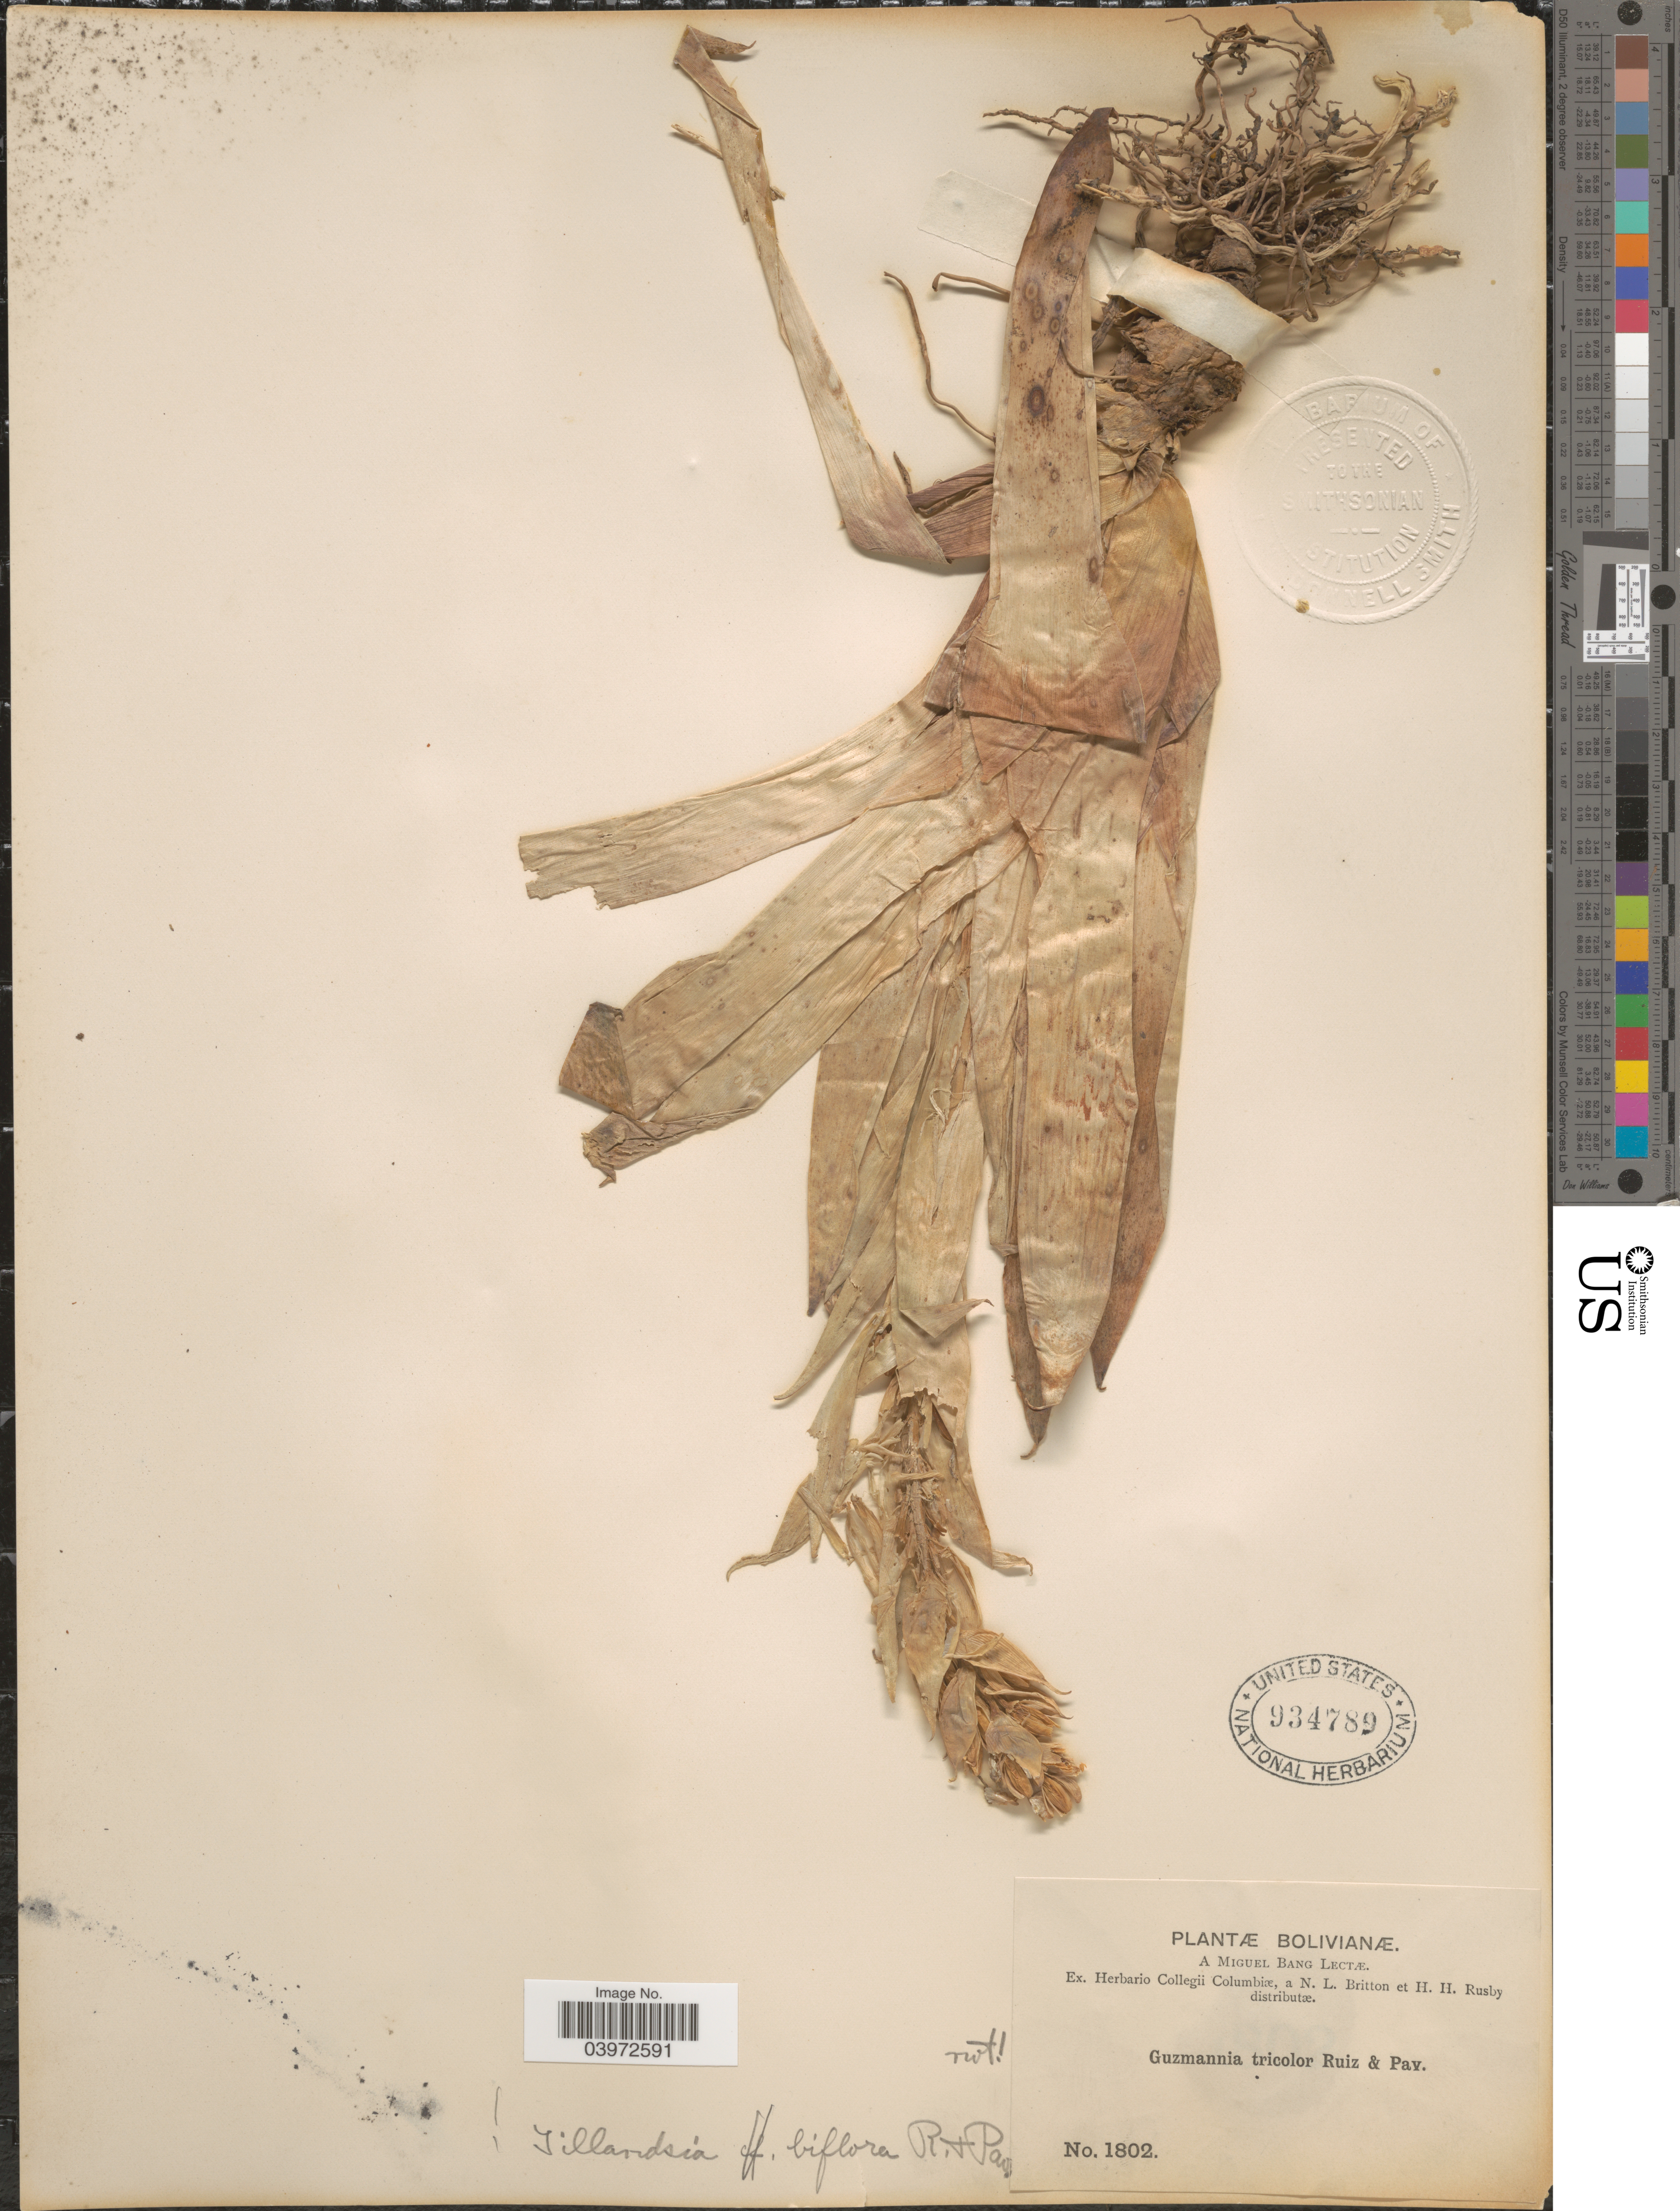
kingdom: Plantae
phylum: Tracheophyta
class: Liliopsida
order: Poales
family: Bromeliaceae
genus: Tillandsia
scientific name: Tillandsia biflora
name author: Ruiz & Pav.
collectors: M. Bang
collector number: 1802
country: Bolivia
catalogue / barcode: US 934789